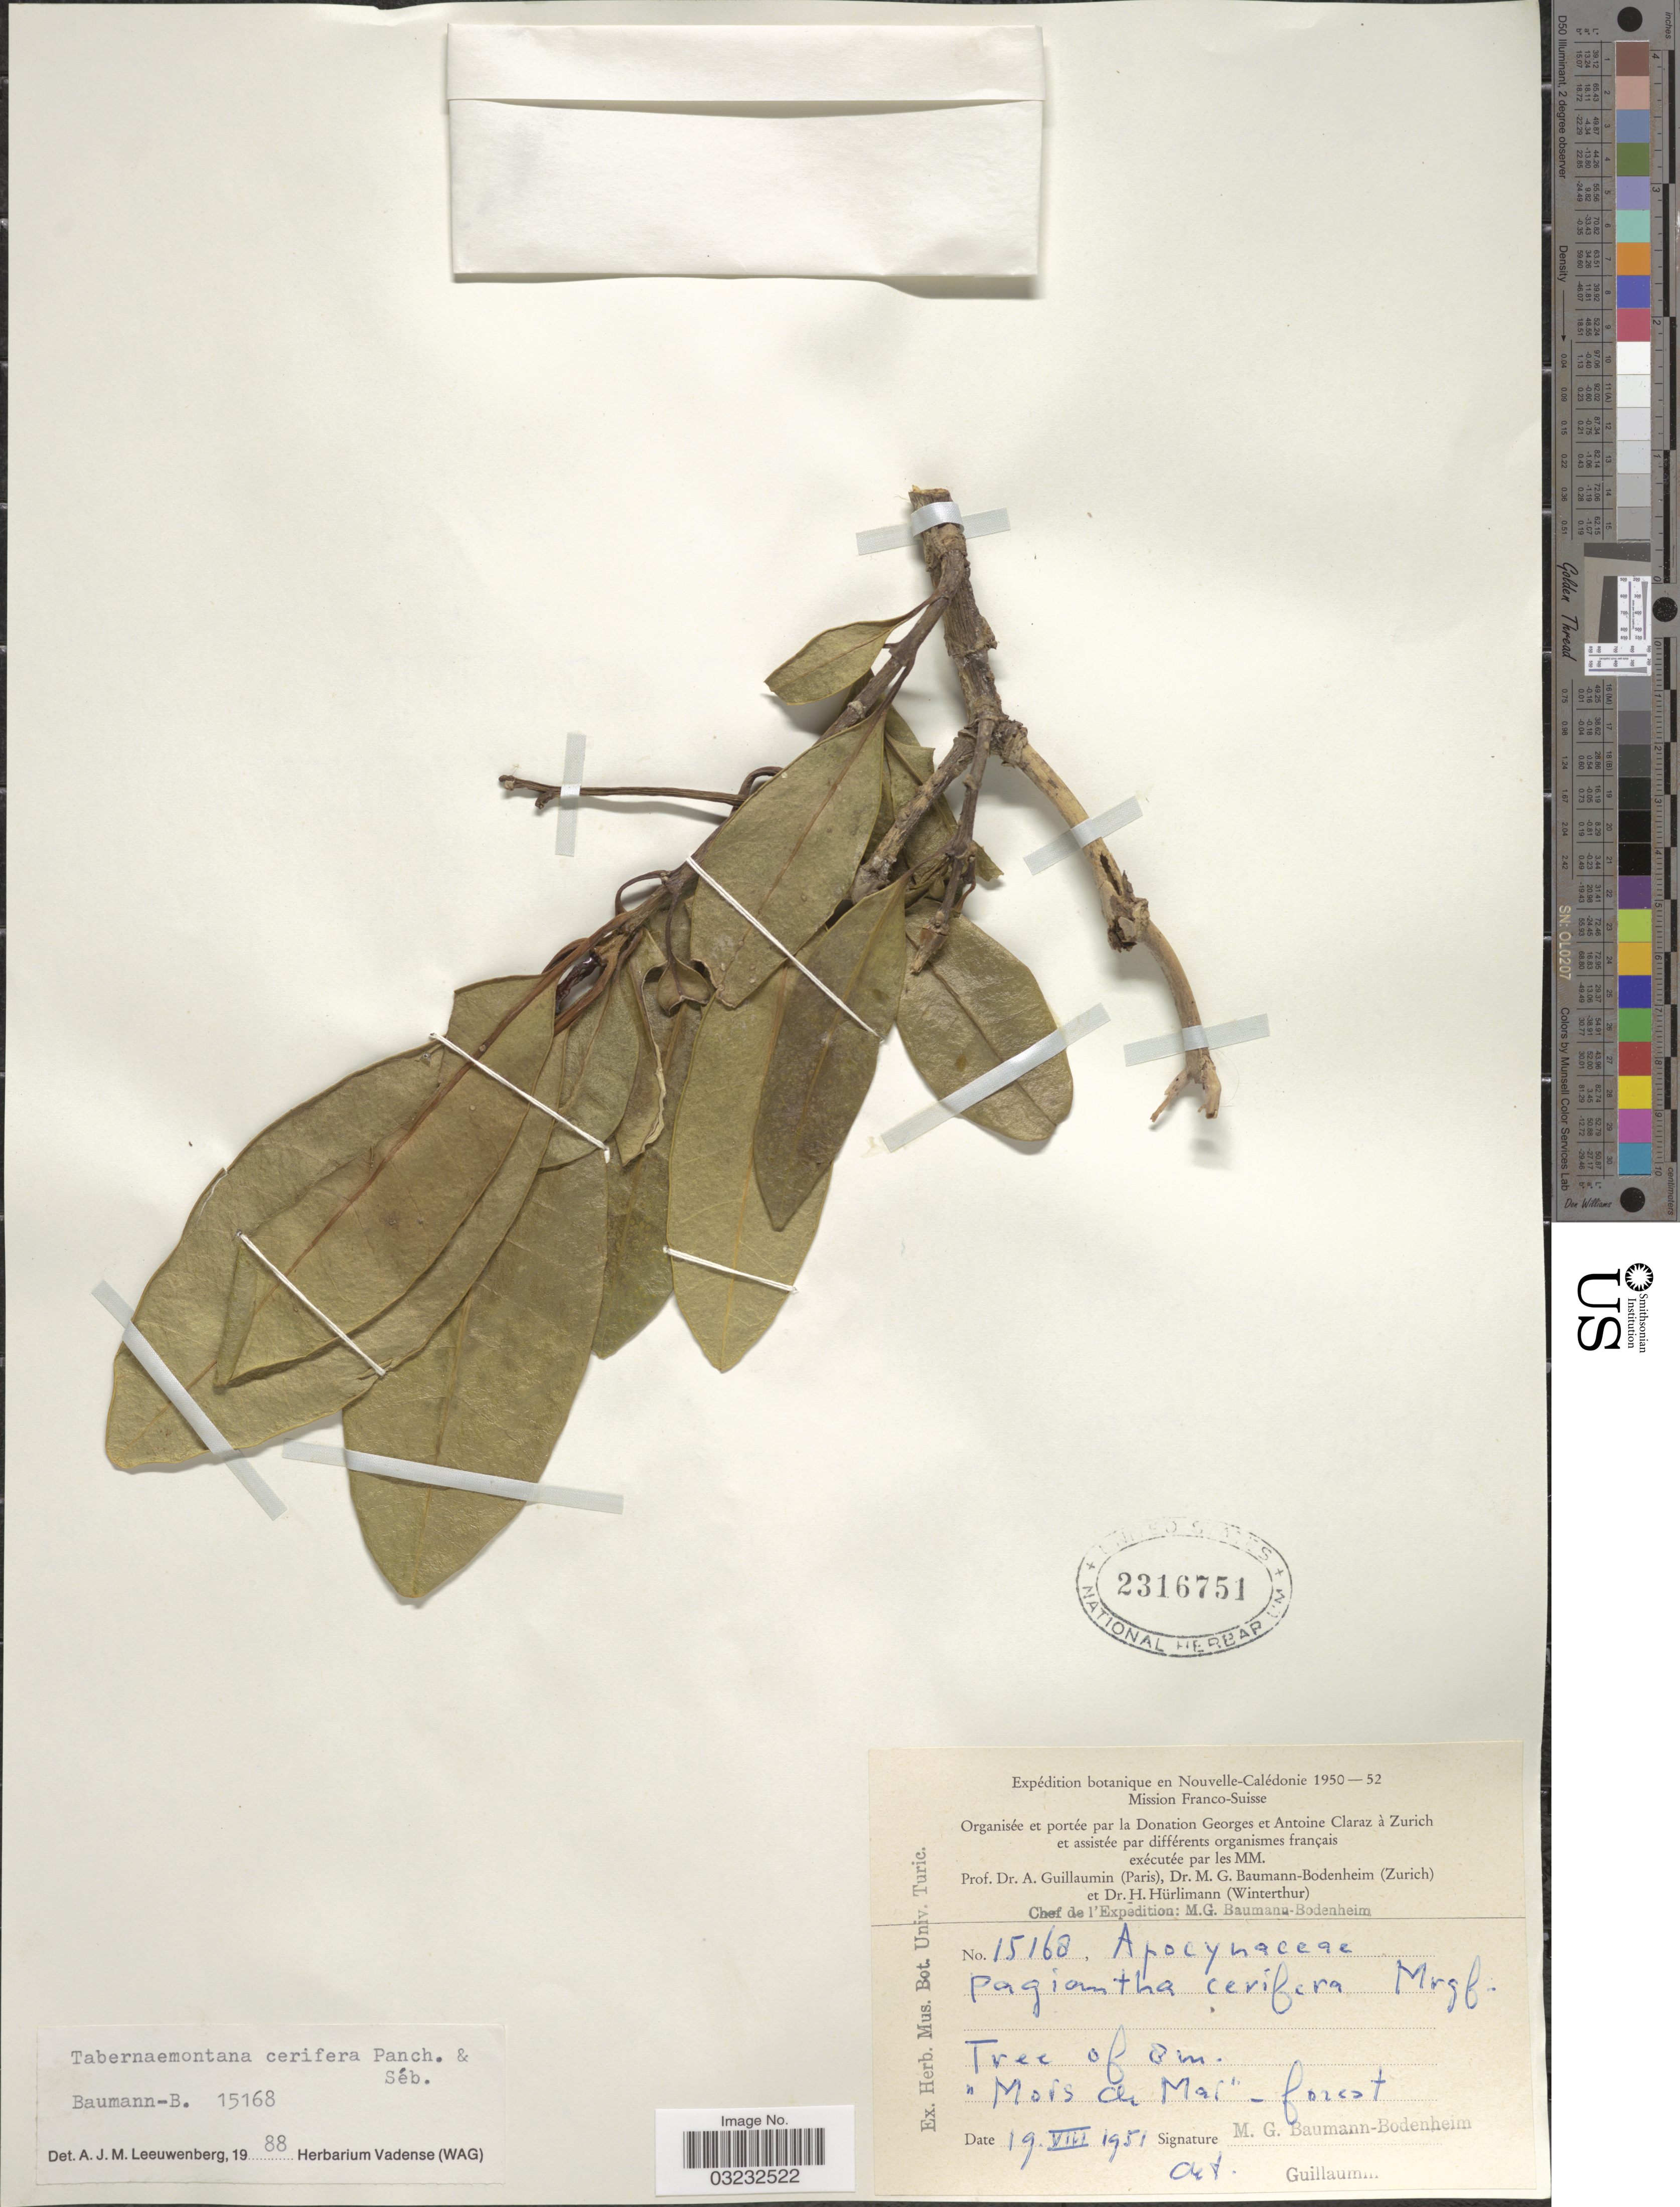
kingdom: Plantae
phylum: Tracheophyta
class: Magnoliopsida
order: Gentianales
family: Apocynaceae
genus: Tabernaemontana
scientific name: Tabernaemontana cerifera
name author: Pancher & Sebert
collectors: M. G. Baumann-Bodenheim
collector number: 15168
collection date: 1951-08-19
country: New Caledonia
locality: Mois de Mai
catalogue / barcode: US 2316751